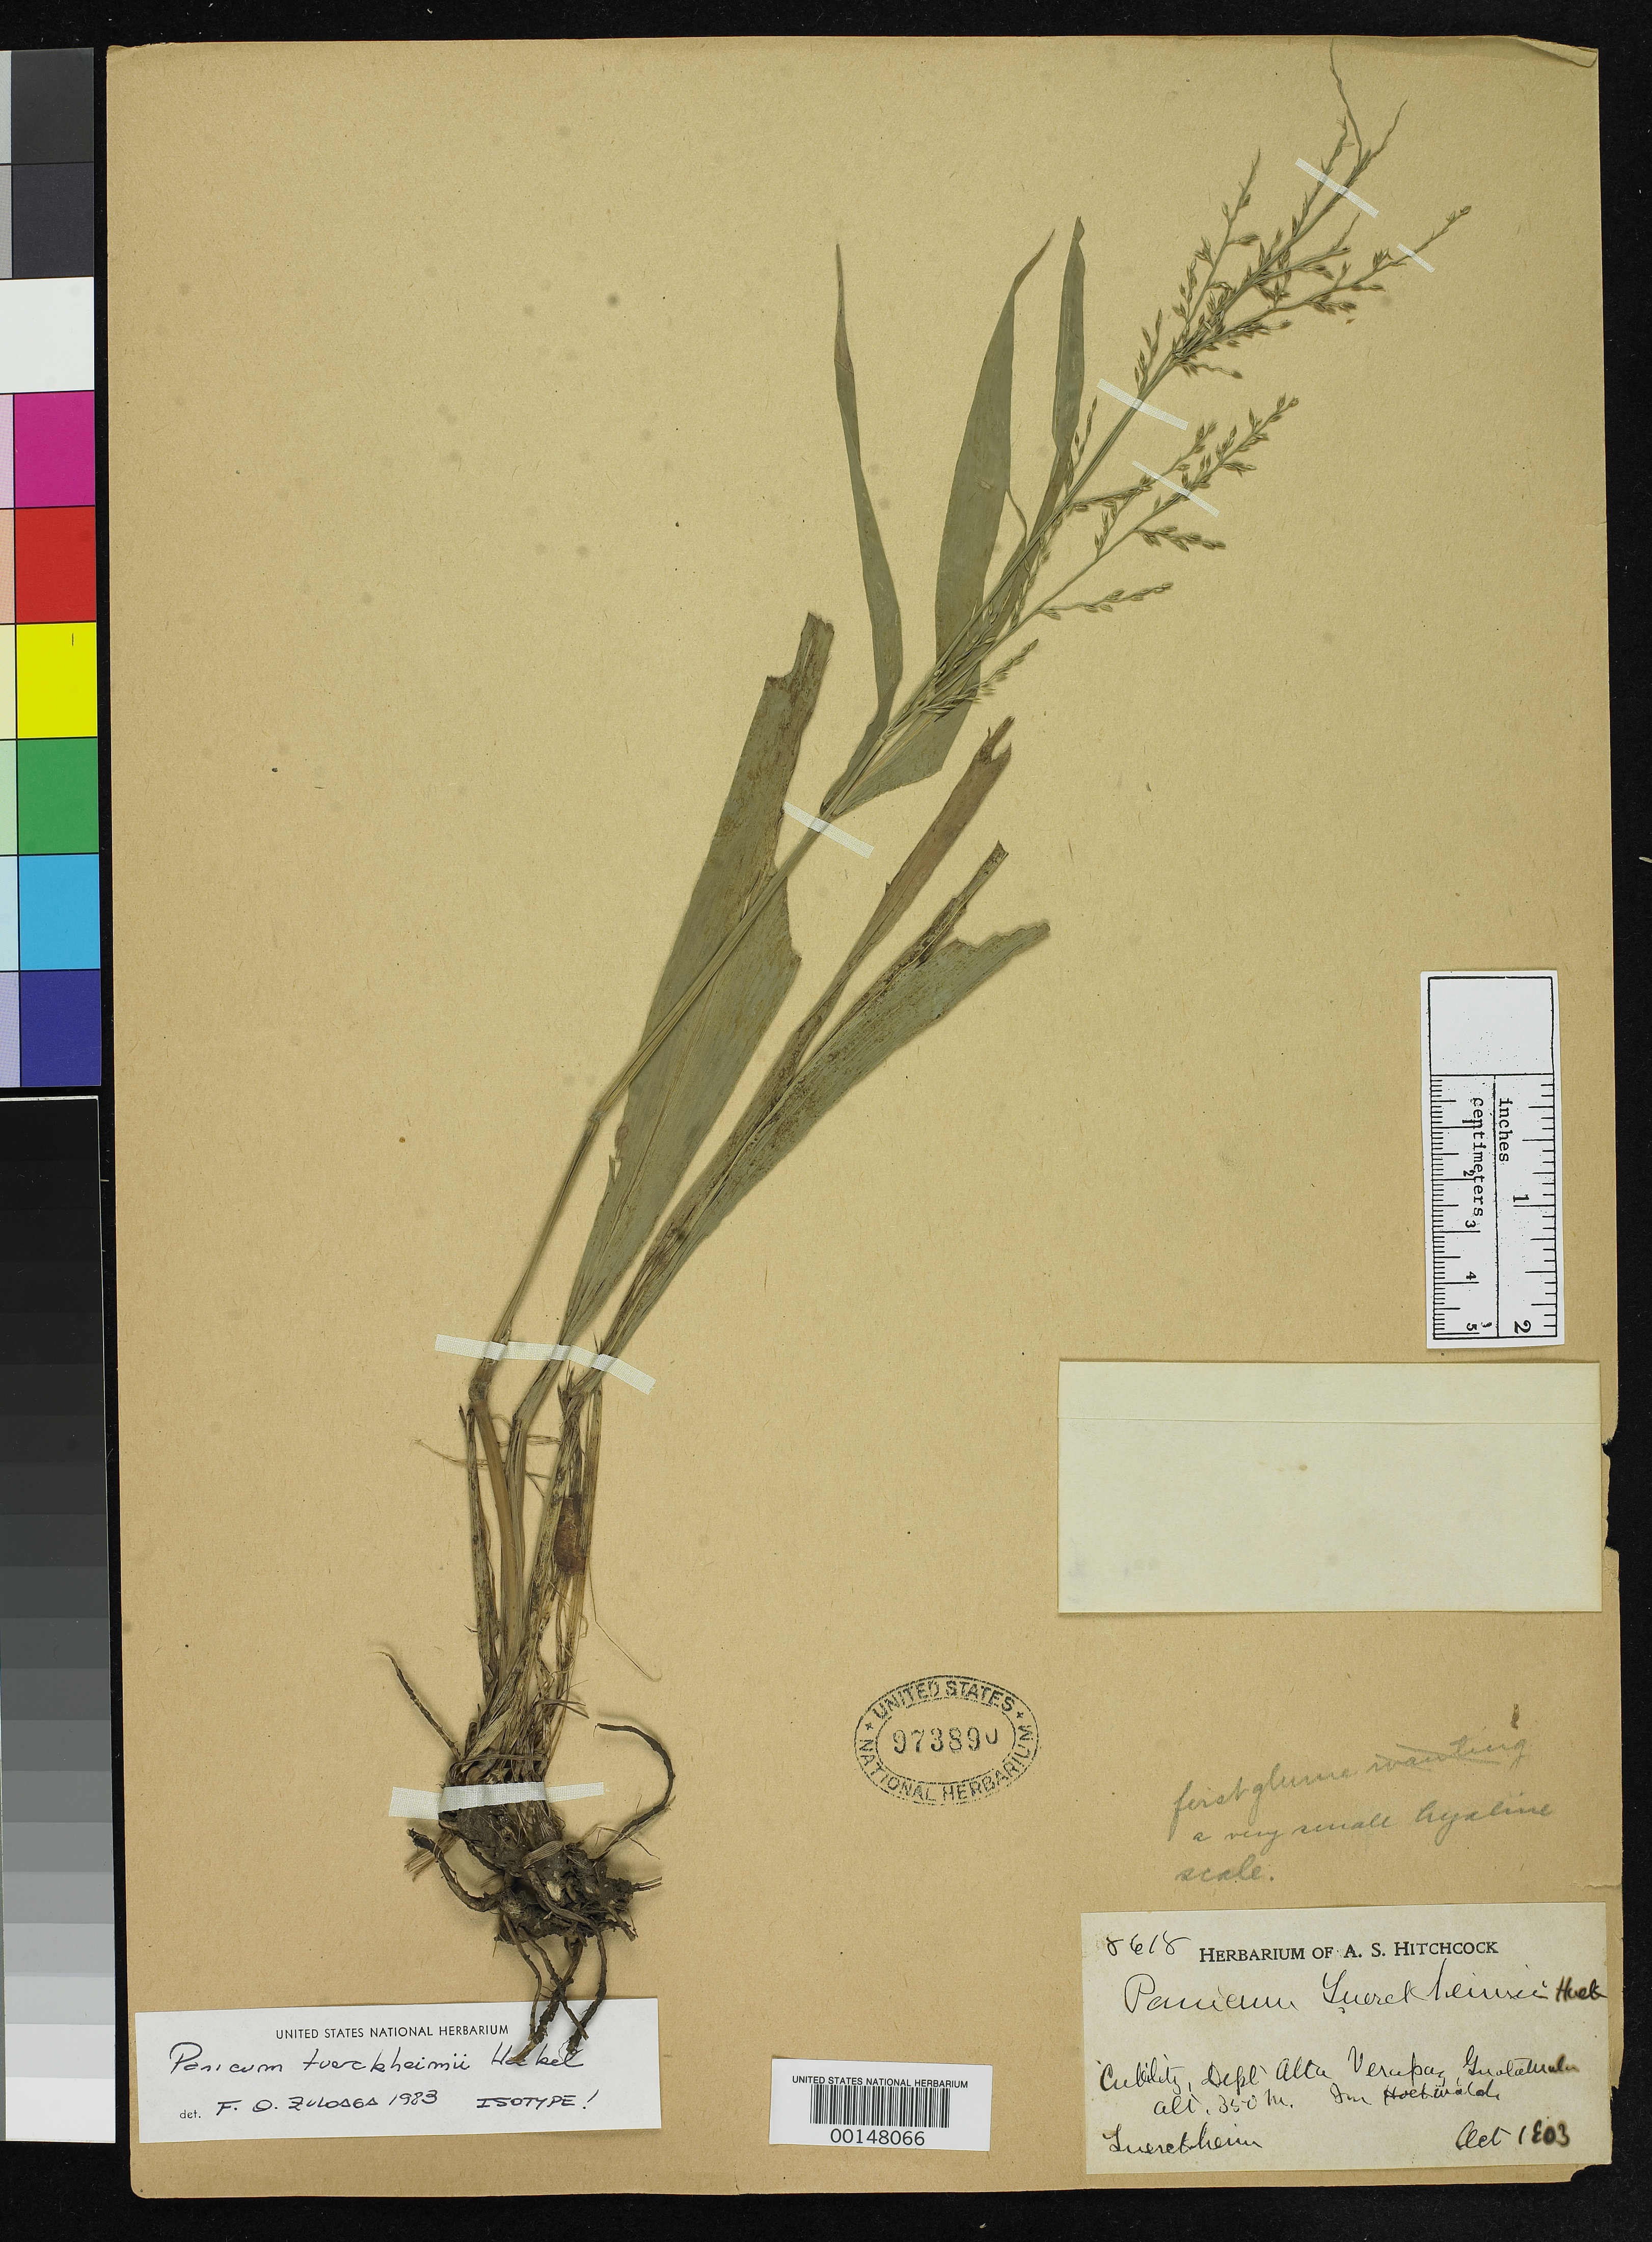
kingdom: Plantae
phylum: Tracheophyta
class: Liliopsida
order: Poales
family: Poaceae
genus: Panicum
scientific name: Panicum tuerckheimii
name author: Hack.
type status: Isotype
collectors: H. von Türckheim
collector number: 8618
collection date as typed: Oct 1903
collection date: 1903-10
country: Guatemala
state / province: Alta Verapaz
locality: Cubilquitz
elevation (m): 350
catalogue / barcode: US 973890